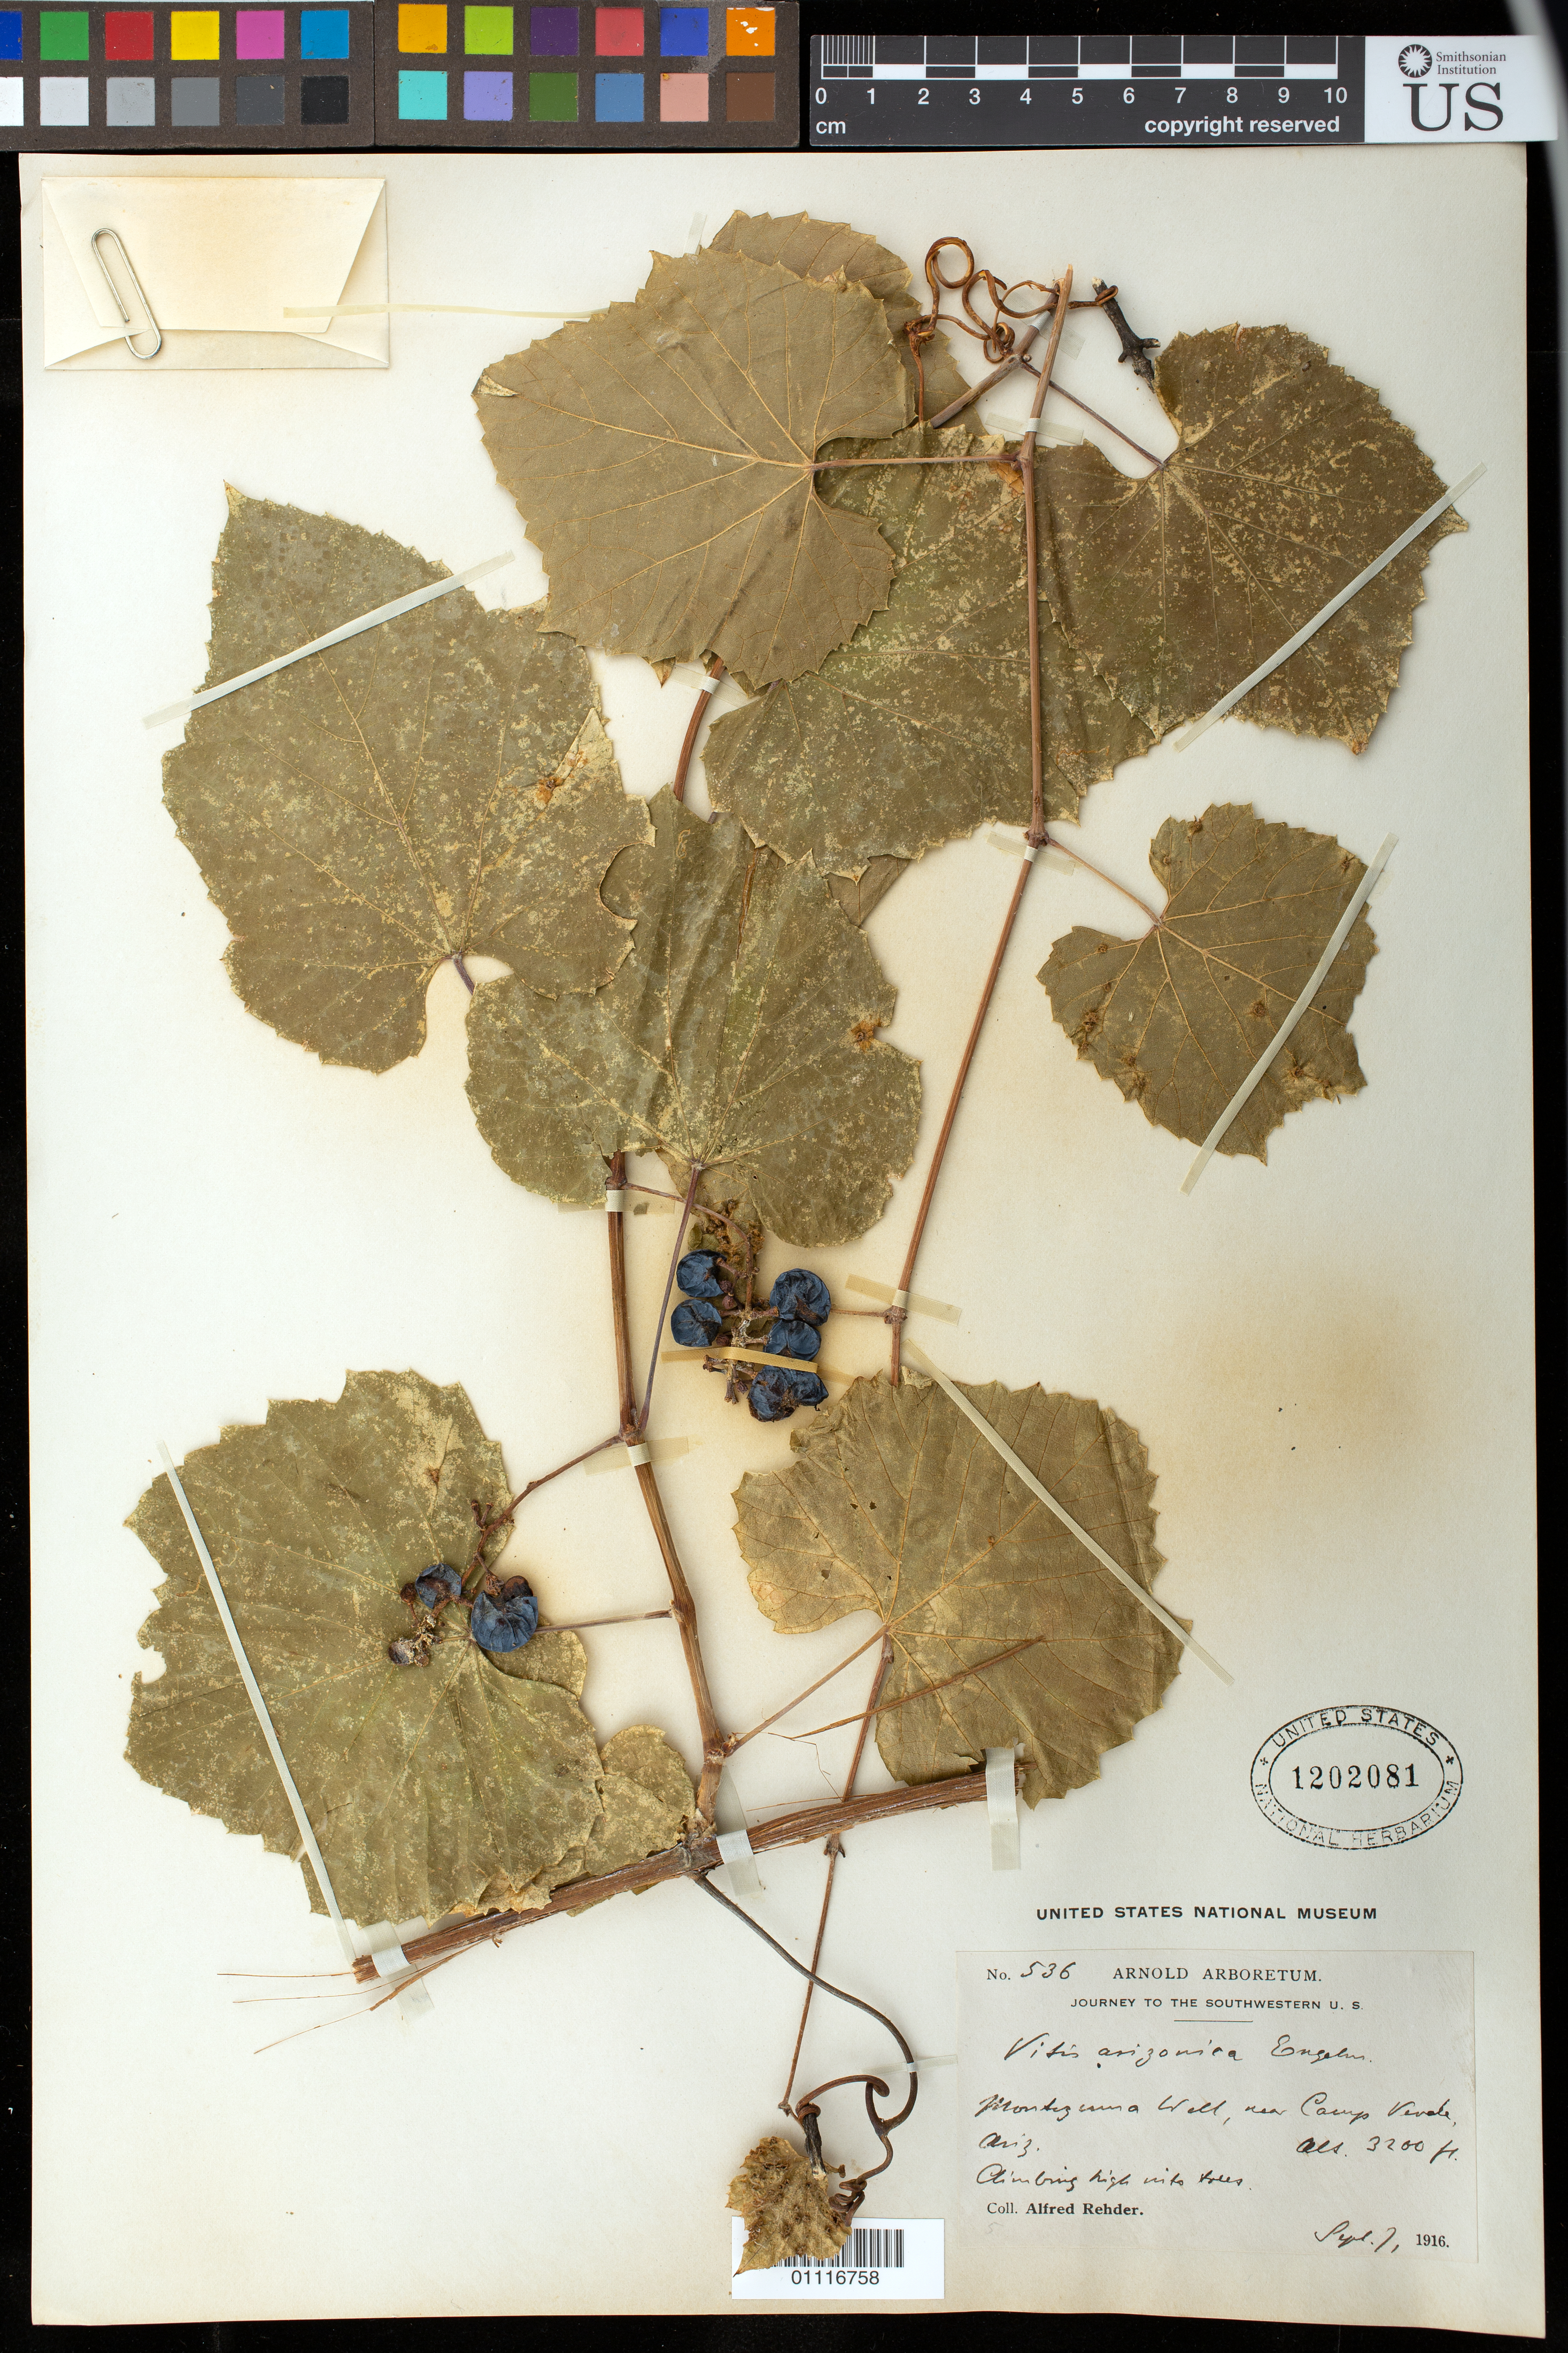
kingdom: Plantae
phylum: Tracheophyta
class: Magnoliopsida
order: Vitales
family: Vitaceae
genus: Vitis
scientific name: Vitis arizonica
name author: Engelm.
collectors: A. Rehder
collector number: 536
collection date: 1916-09-07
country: United States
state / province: Arizona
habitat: high mts trees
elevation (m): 975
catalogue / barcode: US 1202081